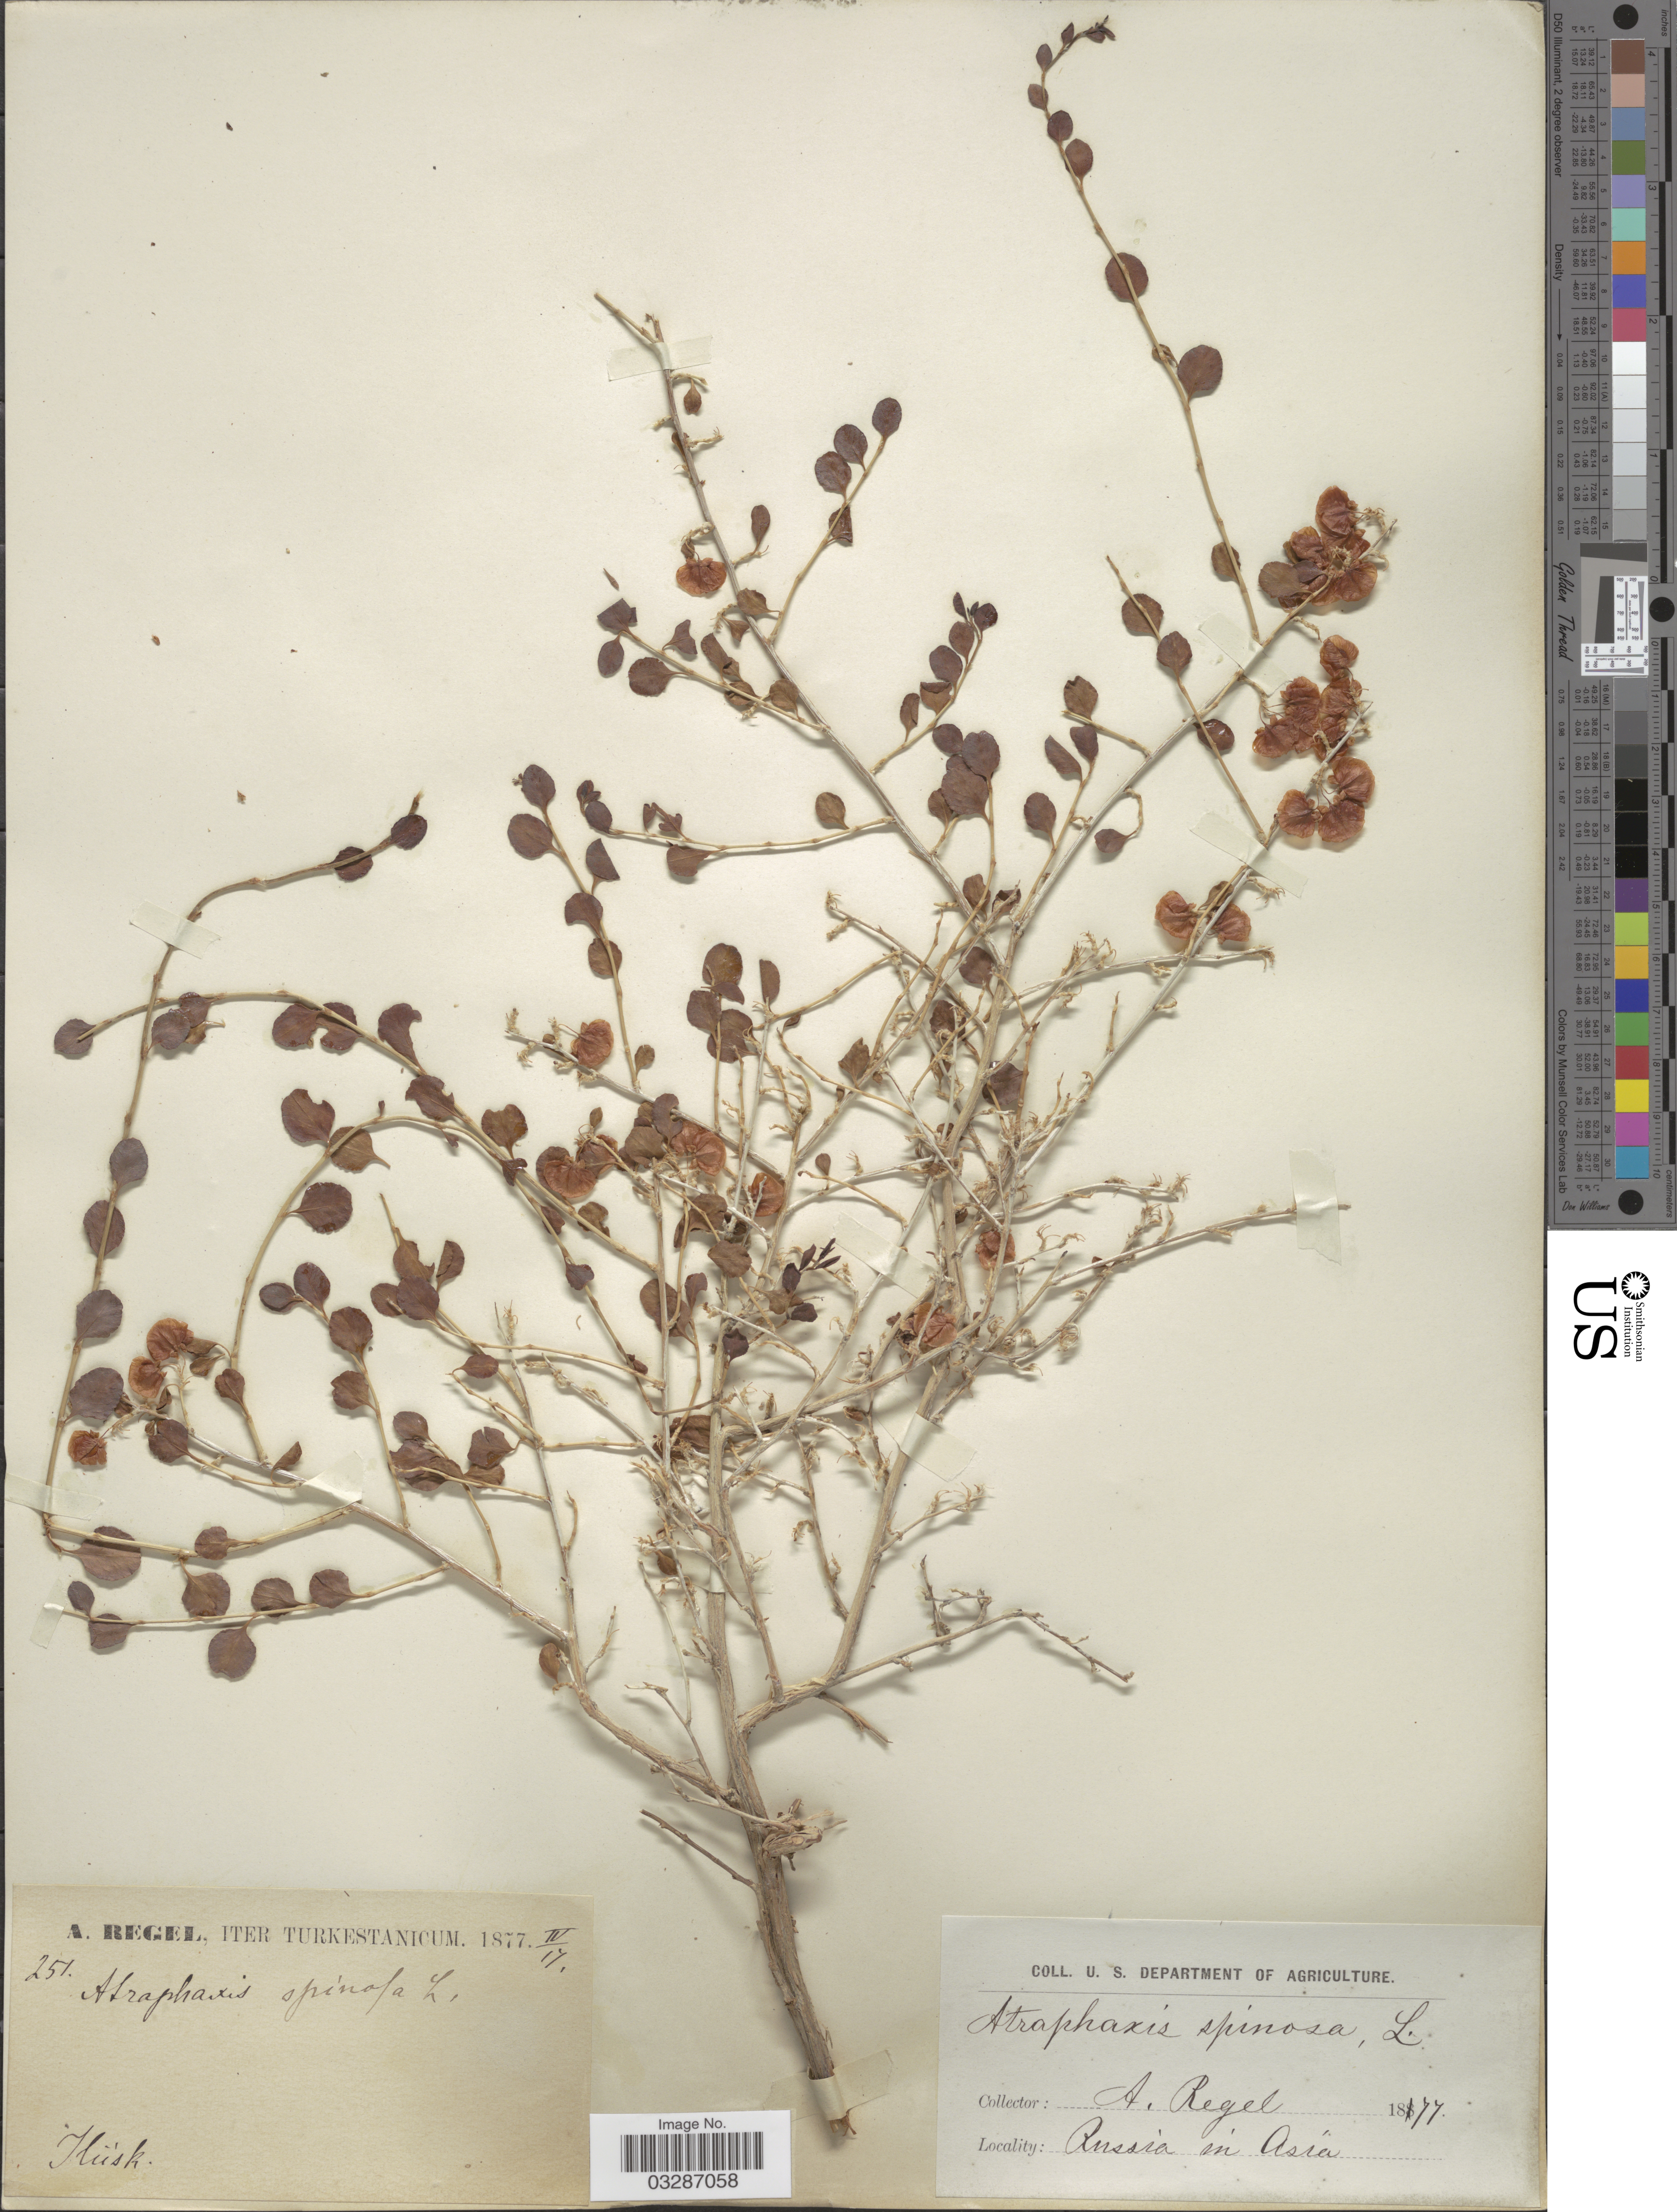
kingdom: Plantae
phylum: Tracheophyta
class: Magnoliopsida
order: Caryophyllales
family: Polygonaceae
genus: Atraphaxis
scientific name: Atraphaxis spinosa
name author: L.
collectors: A. Regel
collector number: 251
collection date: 1877-04-17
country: Kazakhstan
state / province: Almaty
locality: Russia in Asia. Iliisk